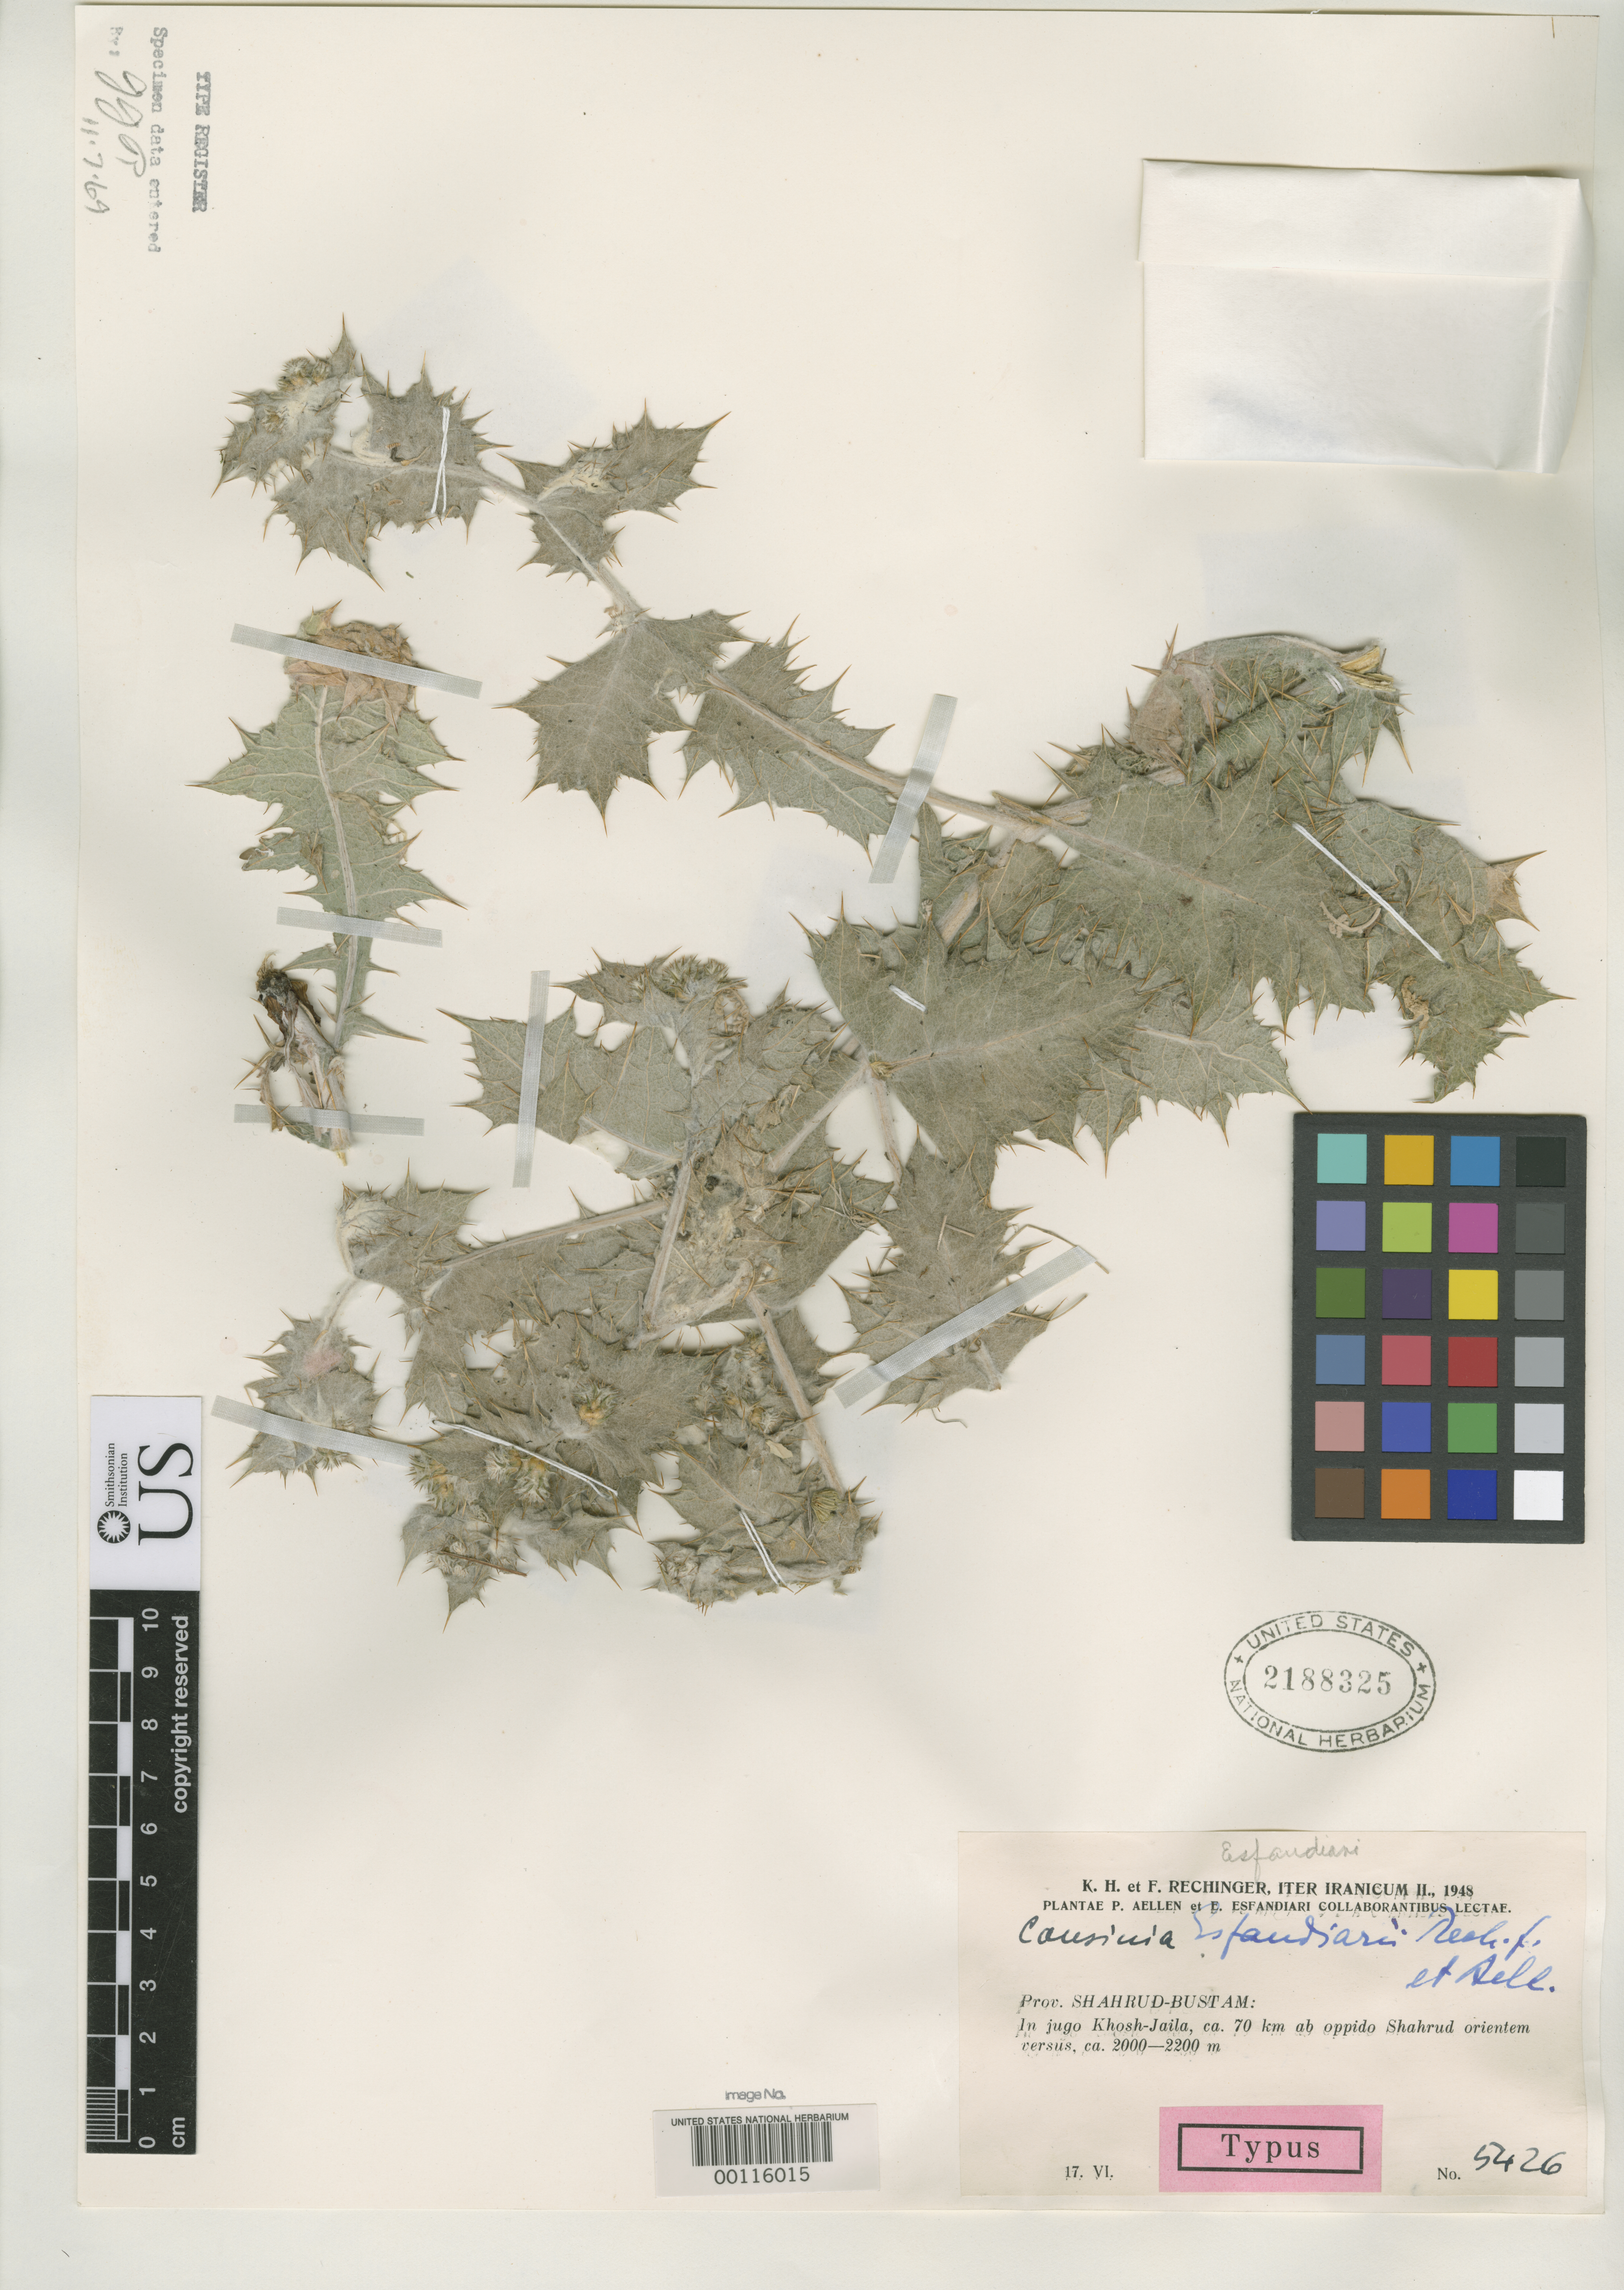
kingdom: Plantae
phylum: Tracheophyta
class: Magnoliopsida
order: Asterales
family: Asteraceae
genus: Cousinia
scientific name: Cousinia esfandiarii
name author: Rech. f. & Aellen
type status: Isotype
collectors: K. H. Rechinger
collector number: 5426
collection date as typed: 17 Jun 1948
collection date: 1948-06-17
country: Iran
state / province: Tehran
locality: Shahrud-Bustam, Khosh-Jaila.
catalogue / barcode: US 2188325